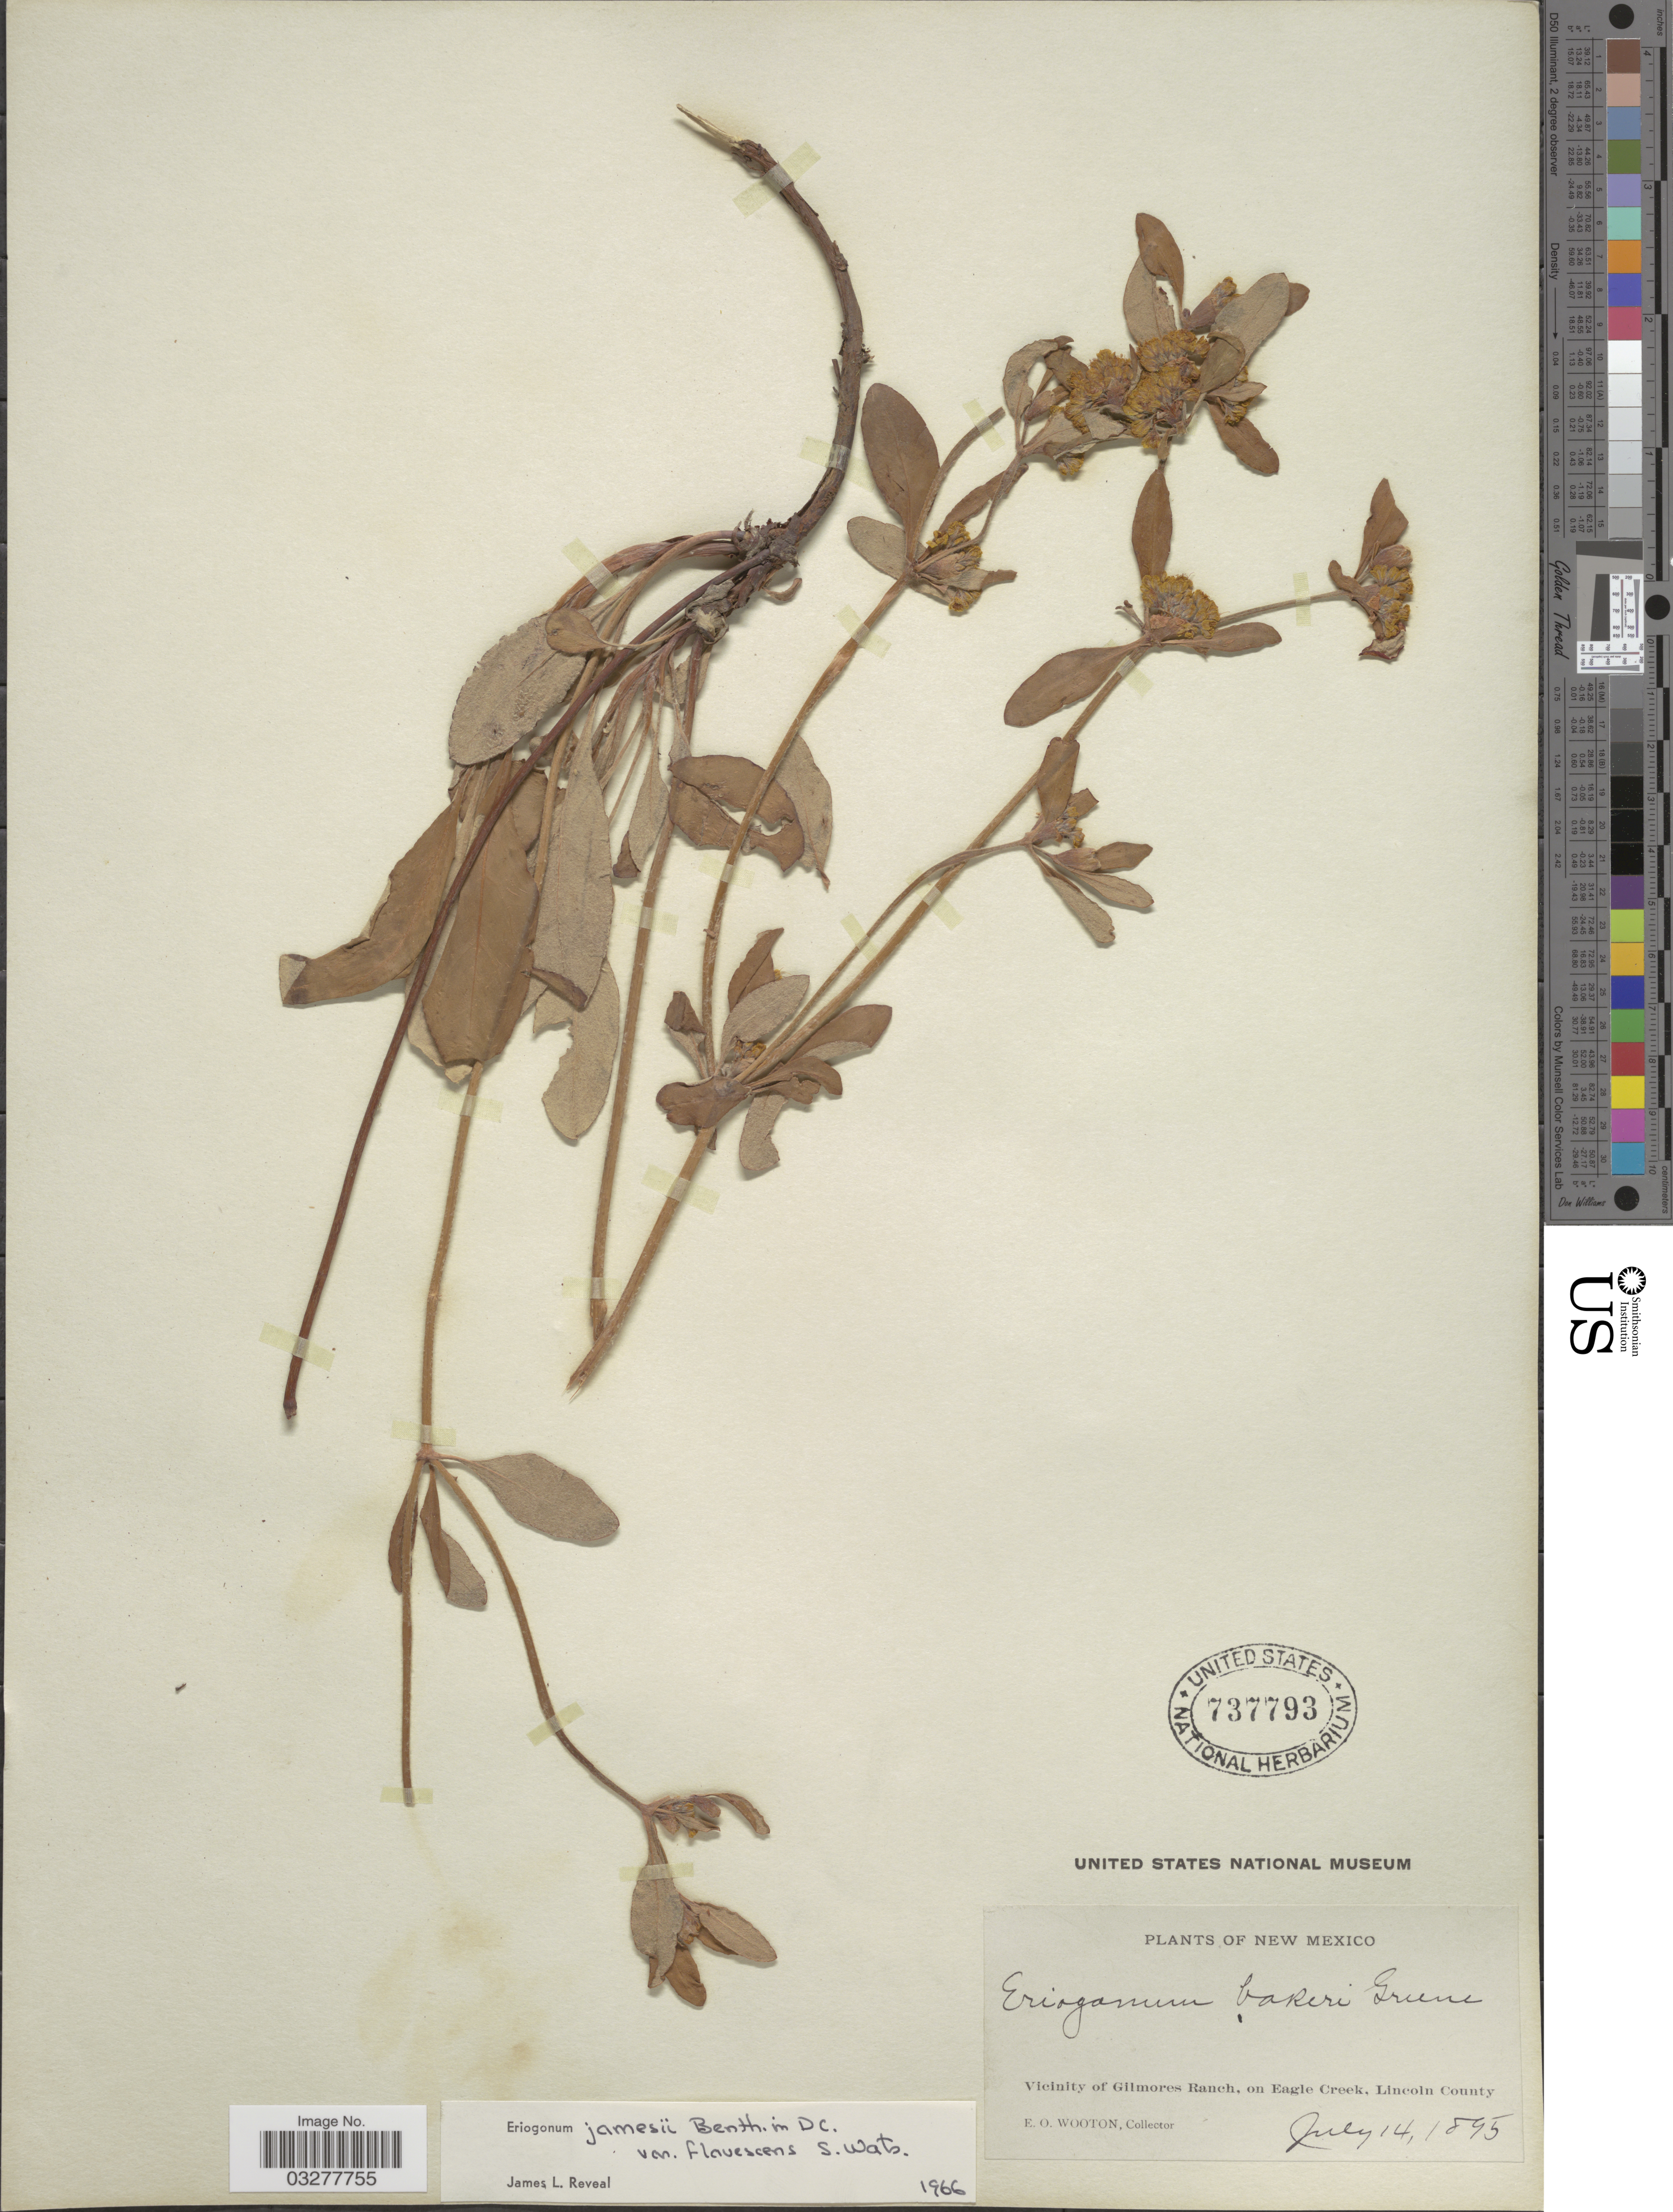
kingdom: Plantae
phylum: Tracheophyta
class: Magnoliopsida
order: Caryophyllales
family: Polygonaceae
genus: Eriogonum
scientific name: Eriogonum jamesii var. flavescens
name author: S. Watson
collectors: E. O. Wooton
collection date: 1895-07-14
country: United States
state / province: New Mexico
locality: Vicinity of Gilmores Ranch, on Eagle Creek, Lincoln County.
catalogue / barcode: US 737793